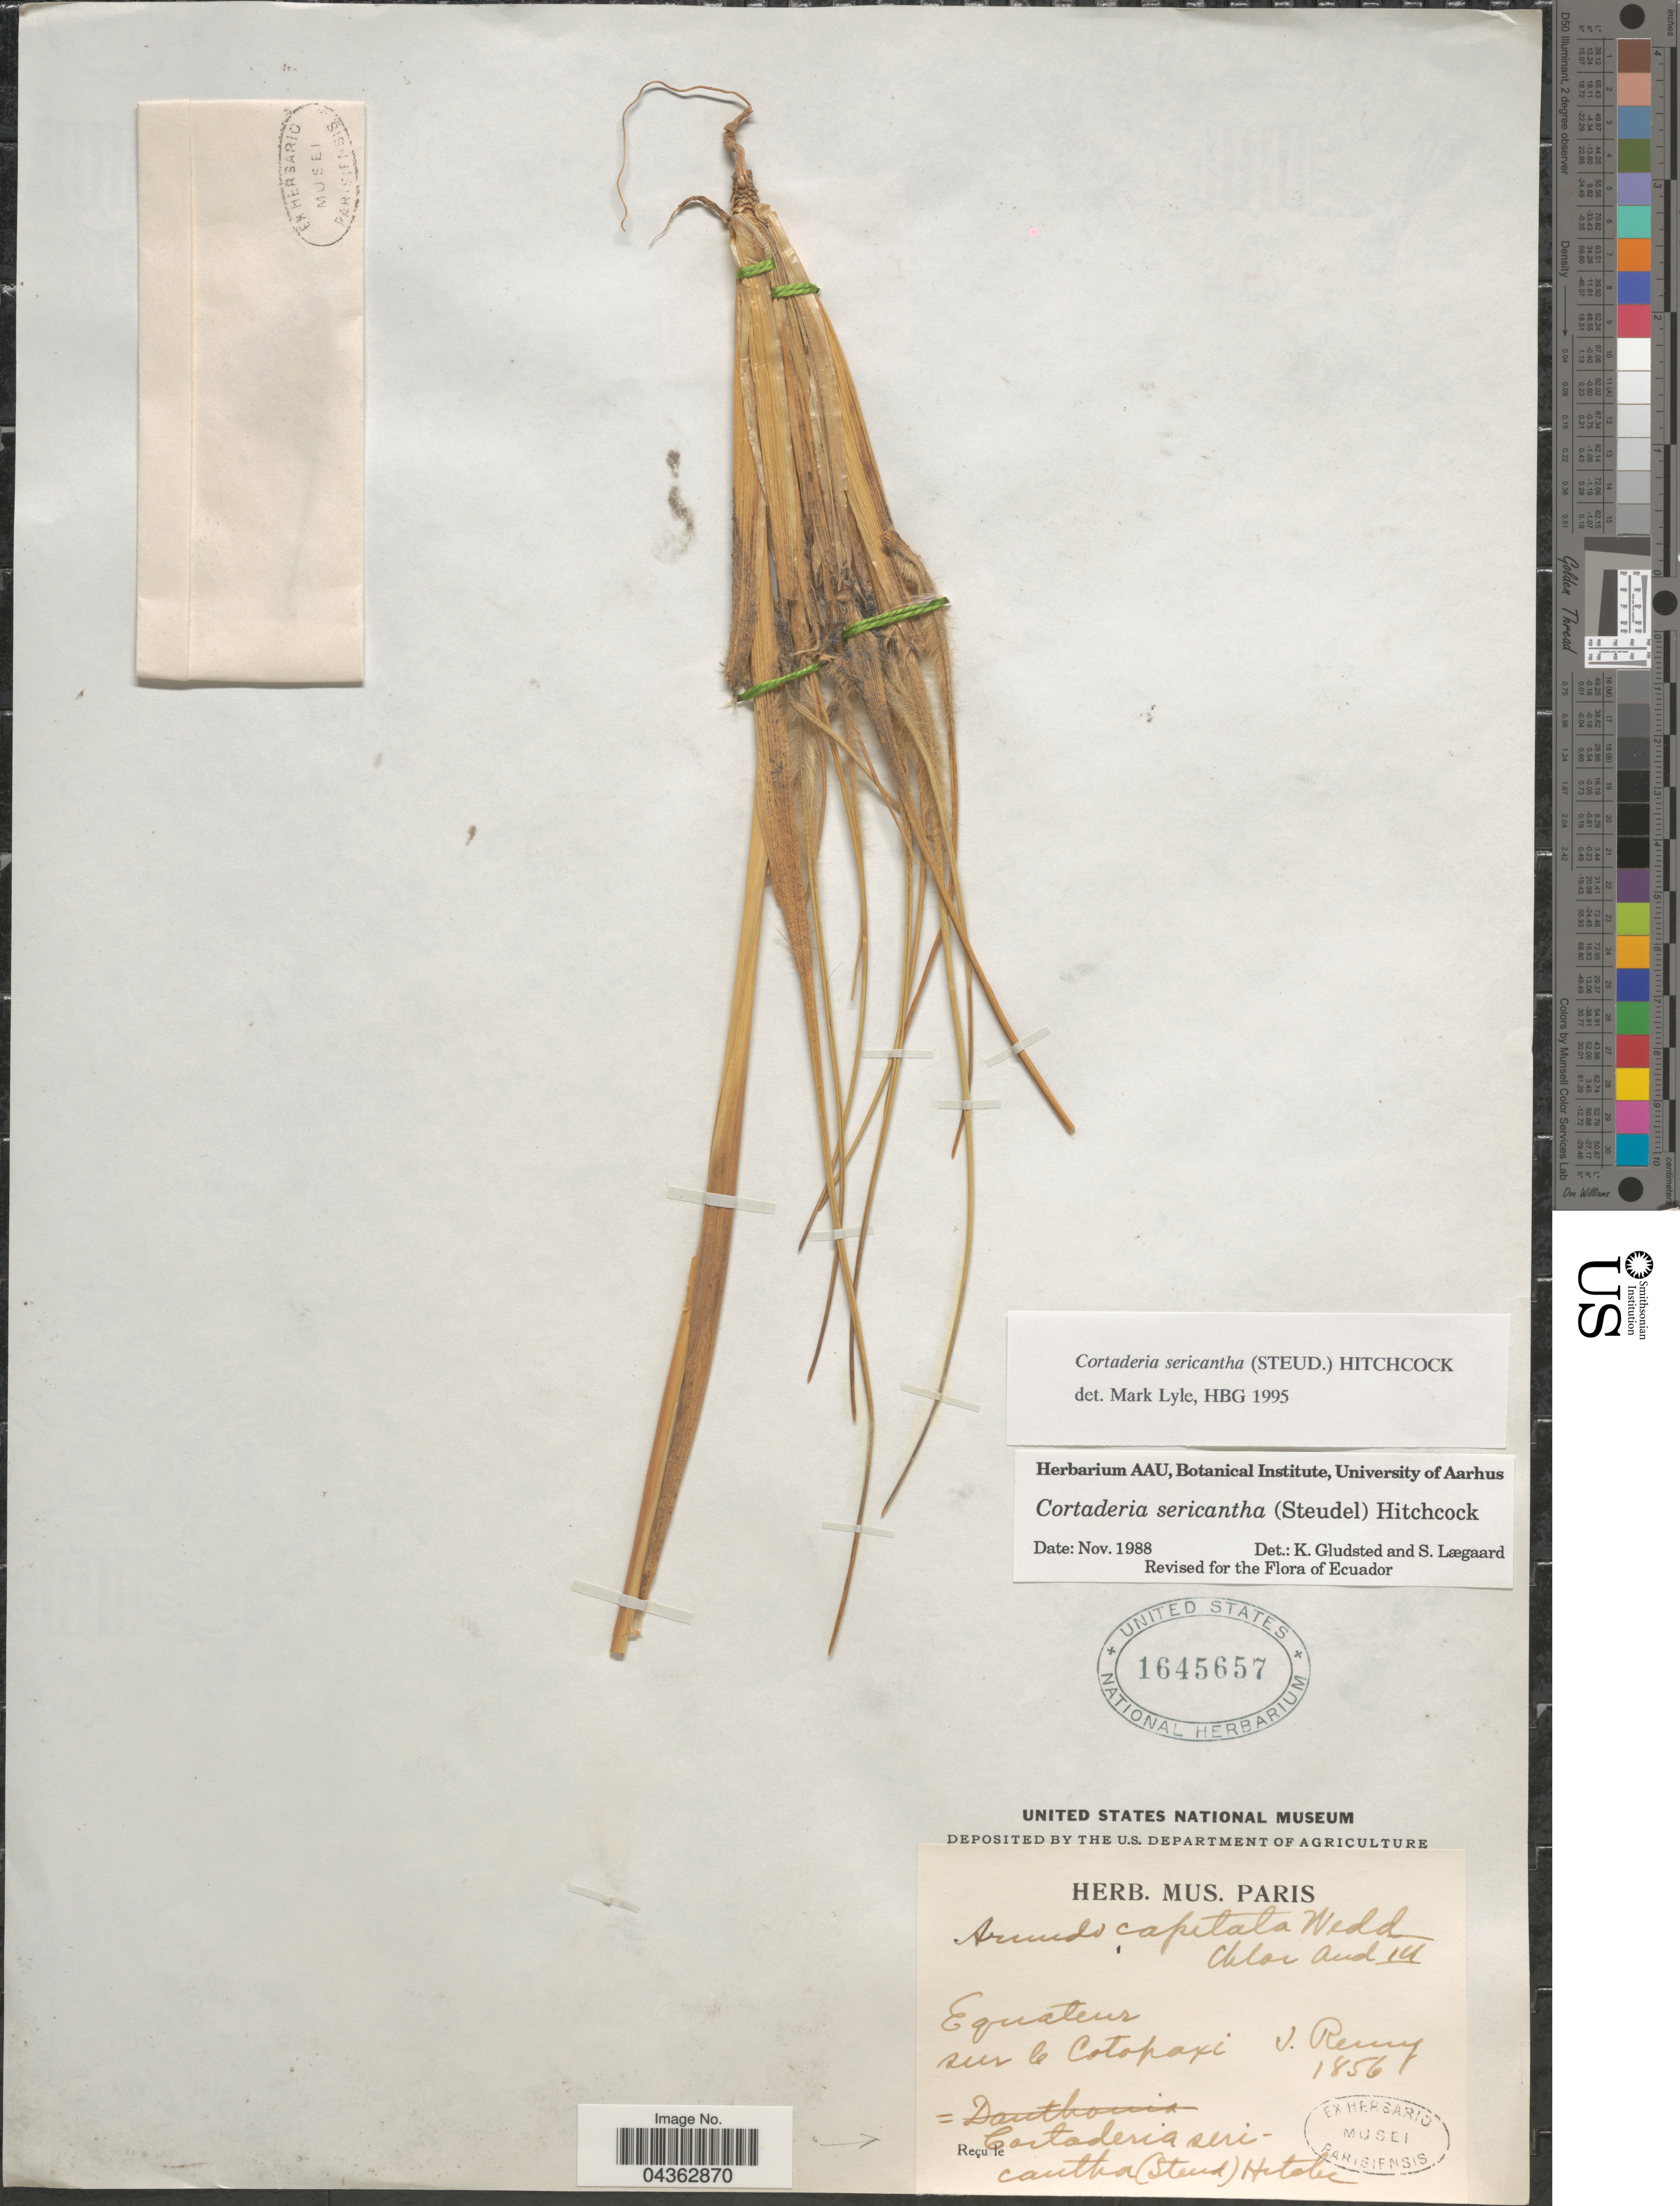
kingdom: Plantae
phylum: Tracheophyta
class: Liliopsida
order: Poales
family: Poaceae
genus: Cortaderia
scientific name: Cortaderia sericantha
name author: (Steud.) Hitchc.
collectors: J. Rémy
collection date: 1856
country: Ecuador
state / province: Cotopaxi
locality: sur le Cotopaxi.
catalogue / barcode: US 1645657